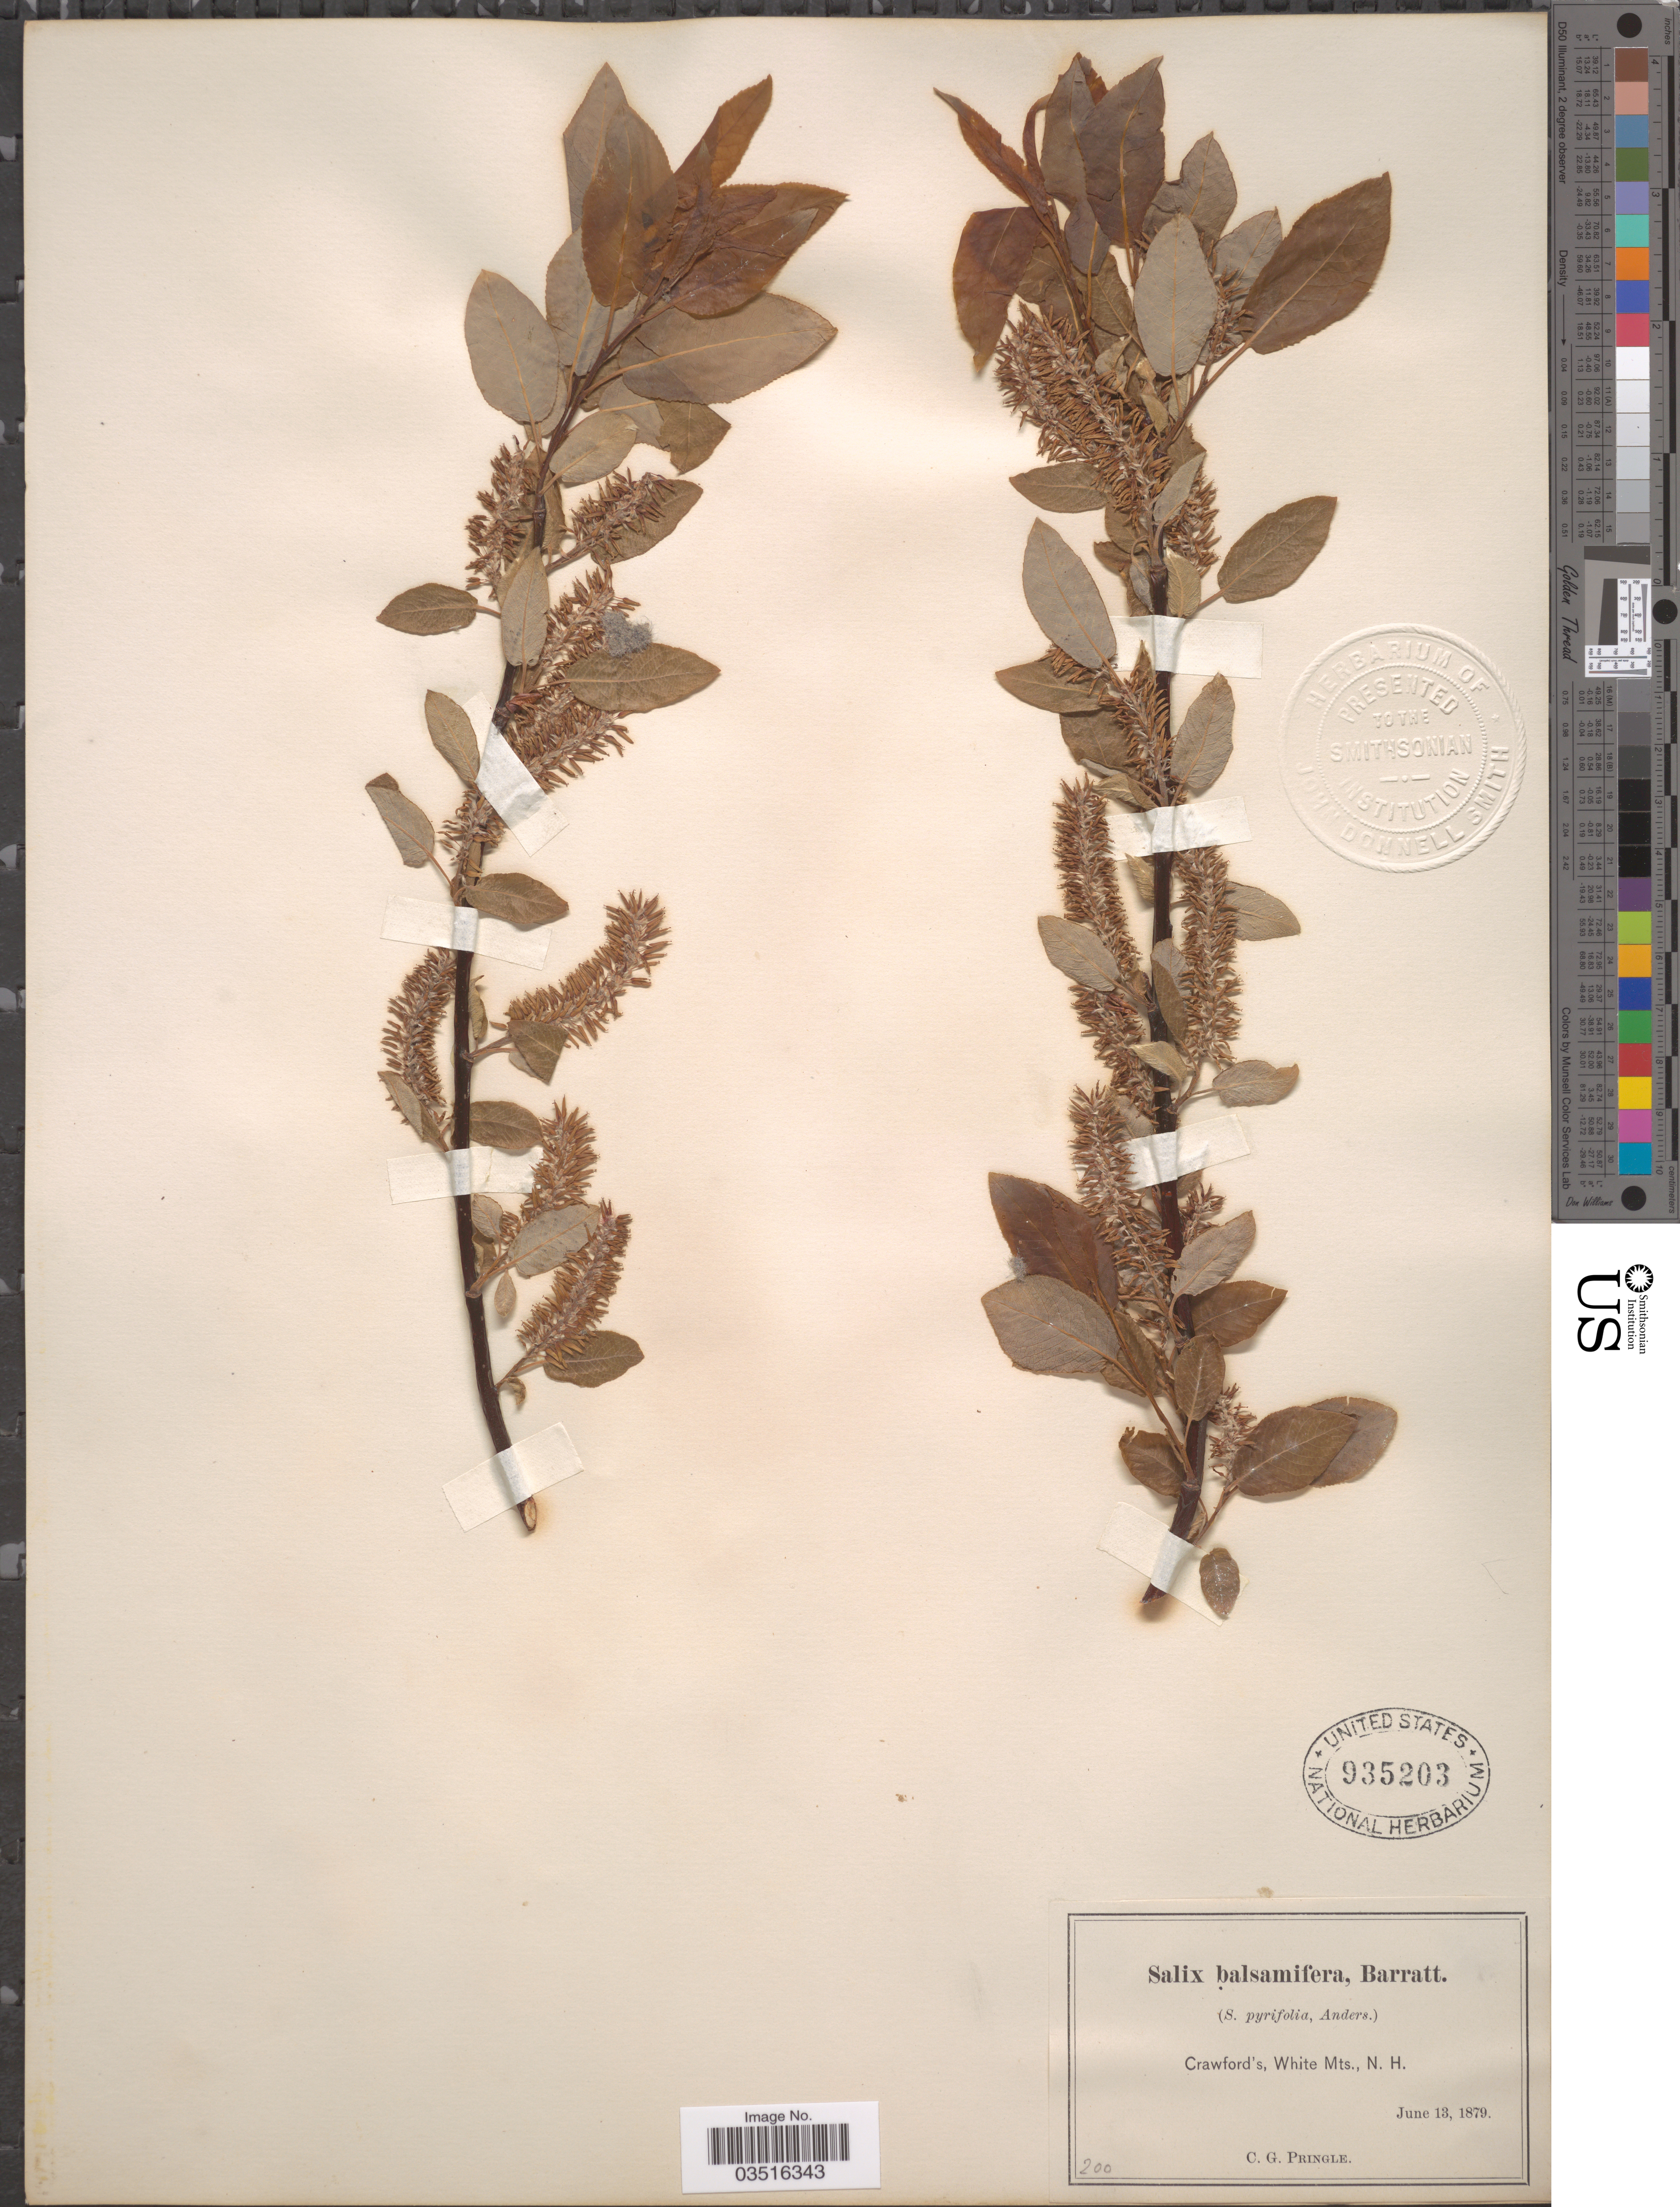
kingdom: Plantae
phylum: Tracheophyta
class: Magnoliopsida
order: Malpighiales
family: Salicaceae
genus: Salix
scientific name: Salix pyrifolia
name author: Ledeb.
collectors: C. G. Pringle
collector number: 200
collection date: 1879-06-13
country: United States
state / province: New Hampshire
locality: Crawford's, White Mts.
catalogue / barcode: US 935203